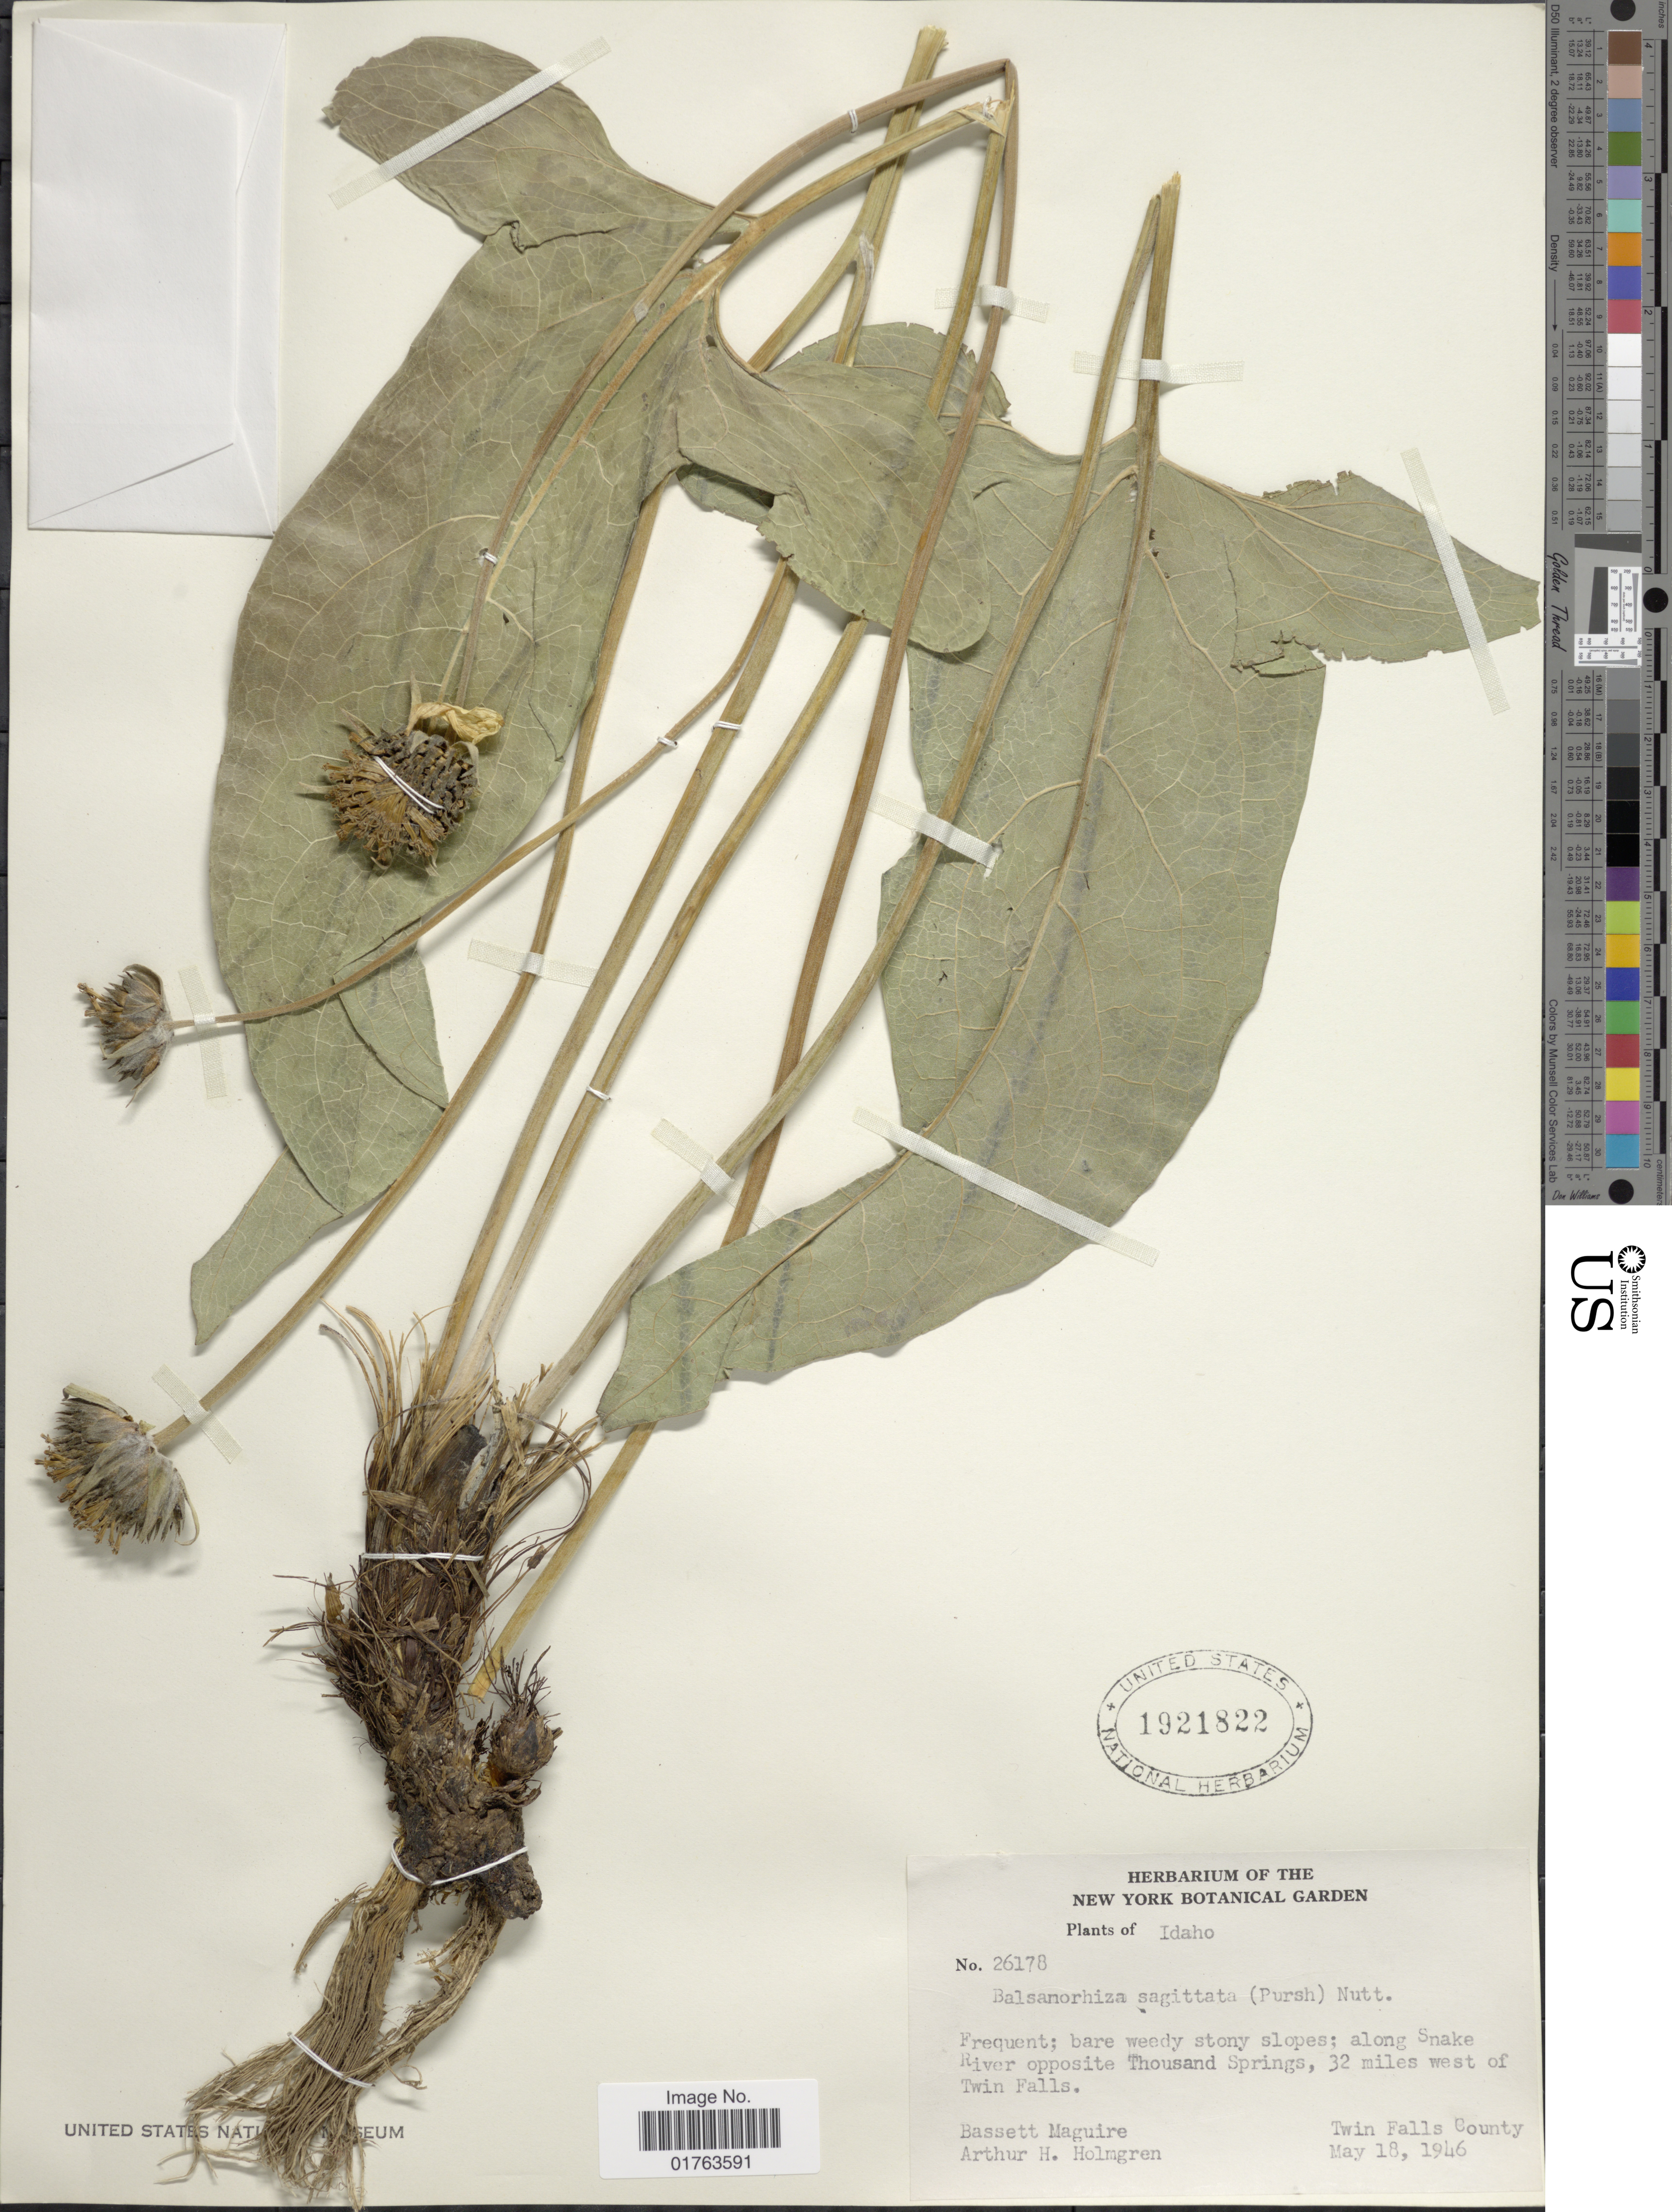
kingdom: Plantae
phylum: Tracheophyta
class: Magnoliopsida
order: Asterales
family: Asteraceae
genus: Balsamorhiza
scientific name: Balsamorhiza sagittata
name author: (Pursh) Nutt.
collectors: B. Maguire & A. H. Holmgren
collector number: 26178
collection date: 1946-05-18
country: United States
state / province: Idaho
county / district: Twin Falls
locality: Bare weedy stony slopes: along Snake River opposite Thousand Springs, 32 miles west of Twin Falls,Twin Falls County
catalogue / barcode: US 1921822